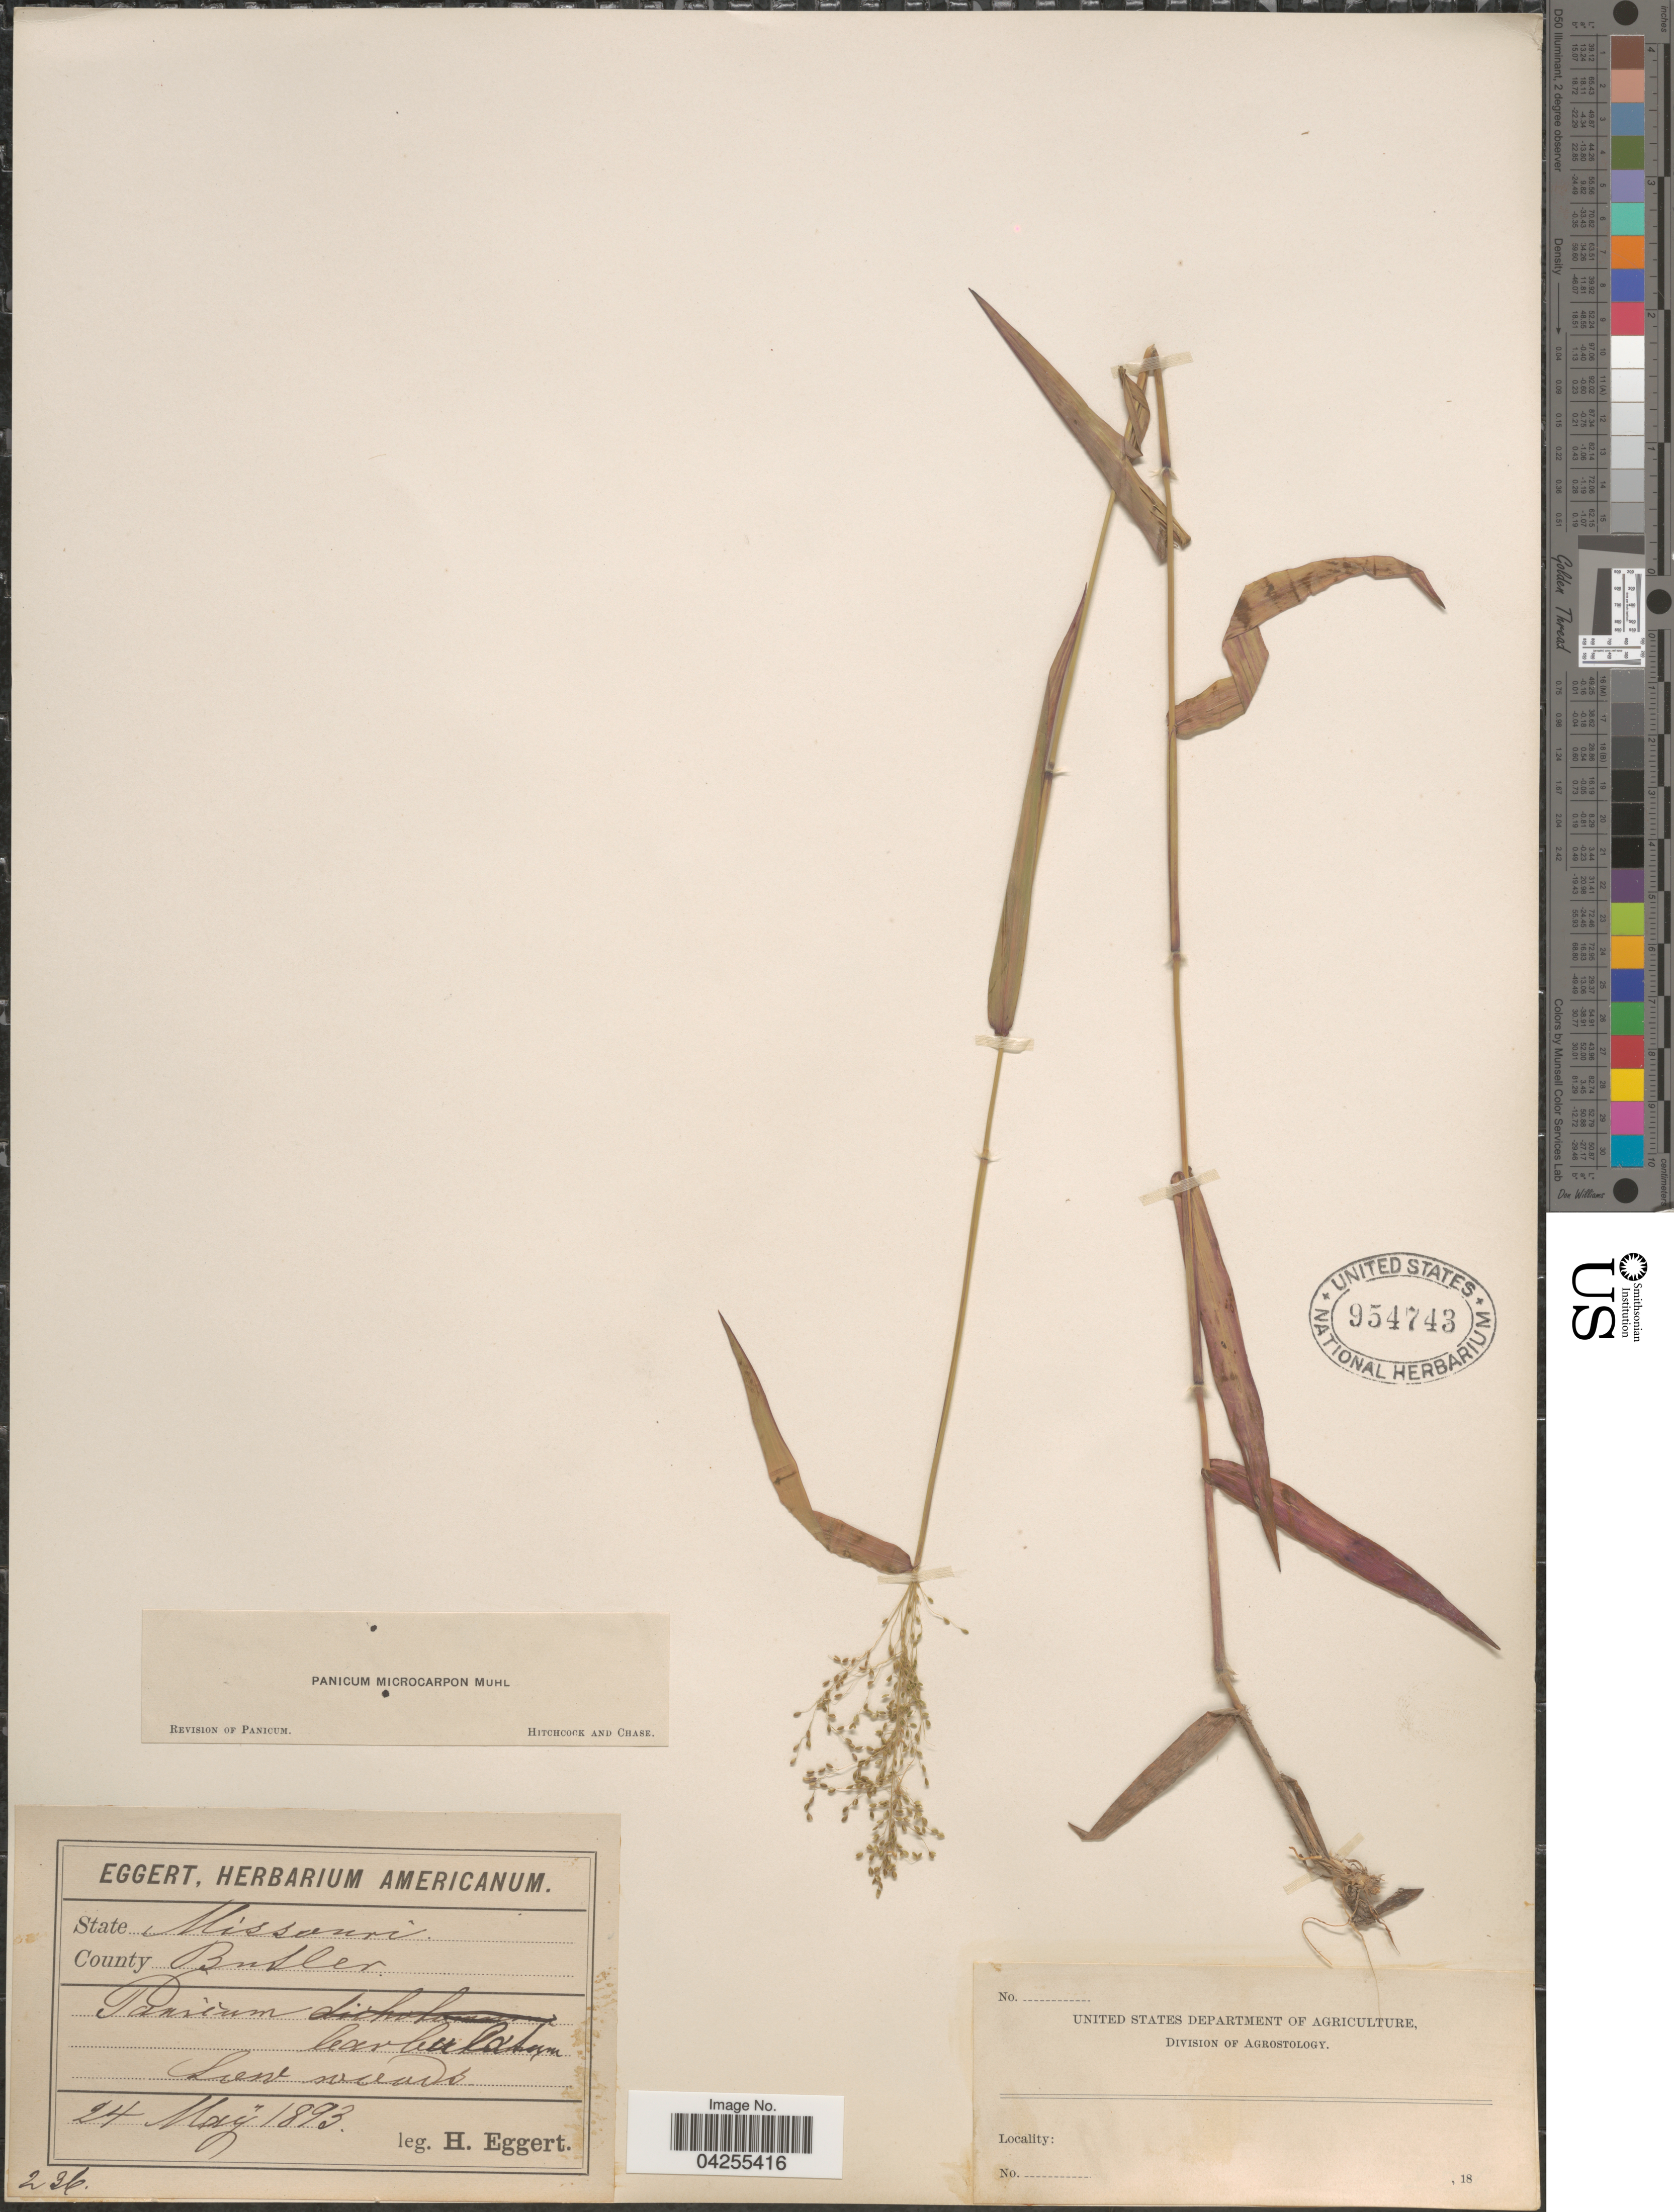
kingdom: Plantae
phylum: Tracheophyta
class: Liliopsida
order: Poales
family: Poaceae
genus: Dichanthelium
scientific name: Dichanthelium dichotomum var. dichotomum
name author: (L.) Gould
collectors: H. Eggert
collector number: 236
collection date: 1893-05-24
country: United States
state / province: Missouri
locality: County Butler.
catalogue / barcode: US 954743